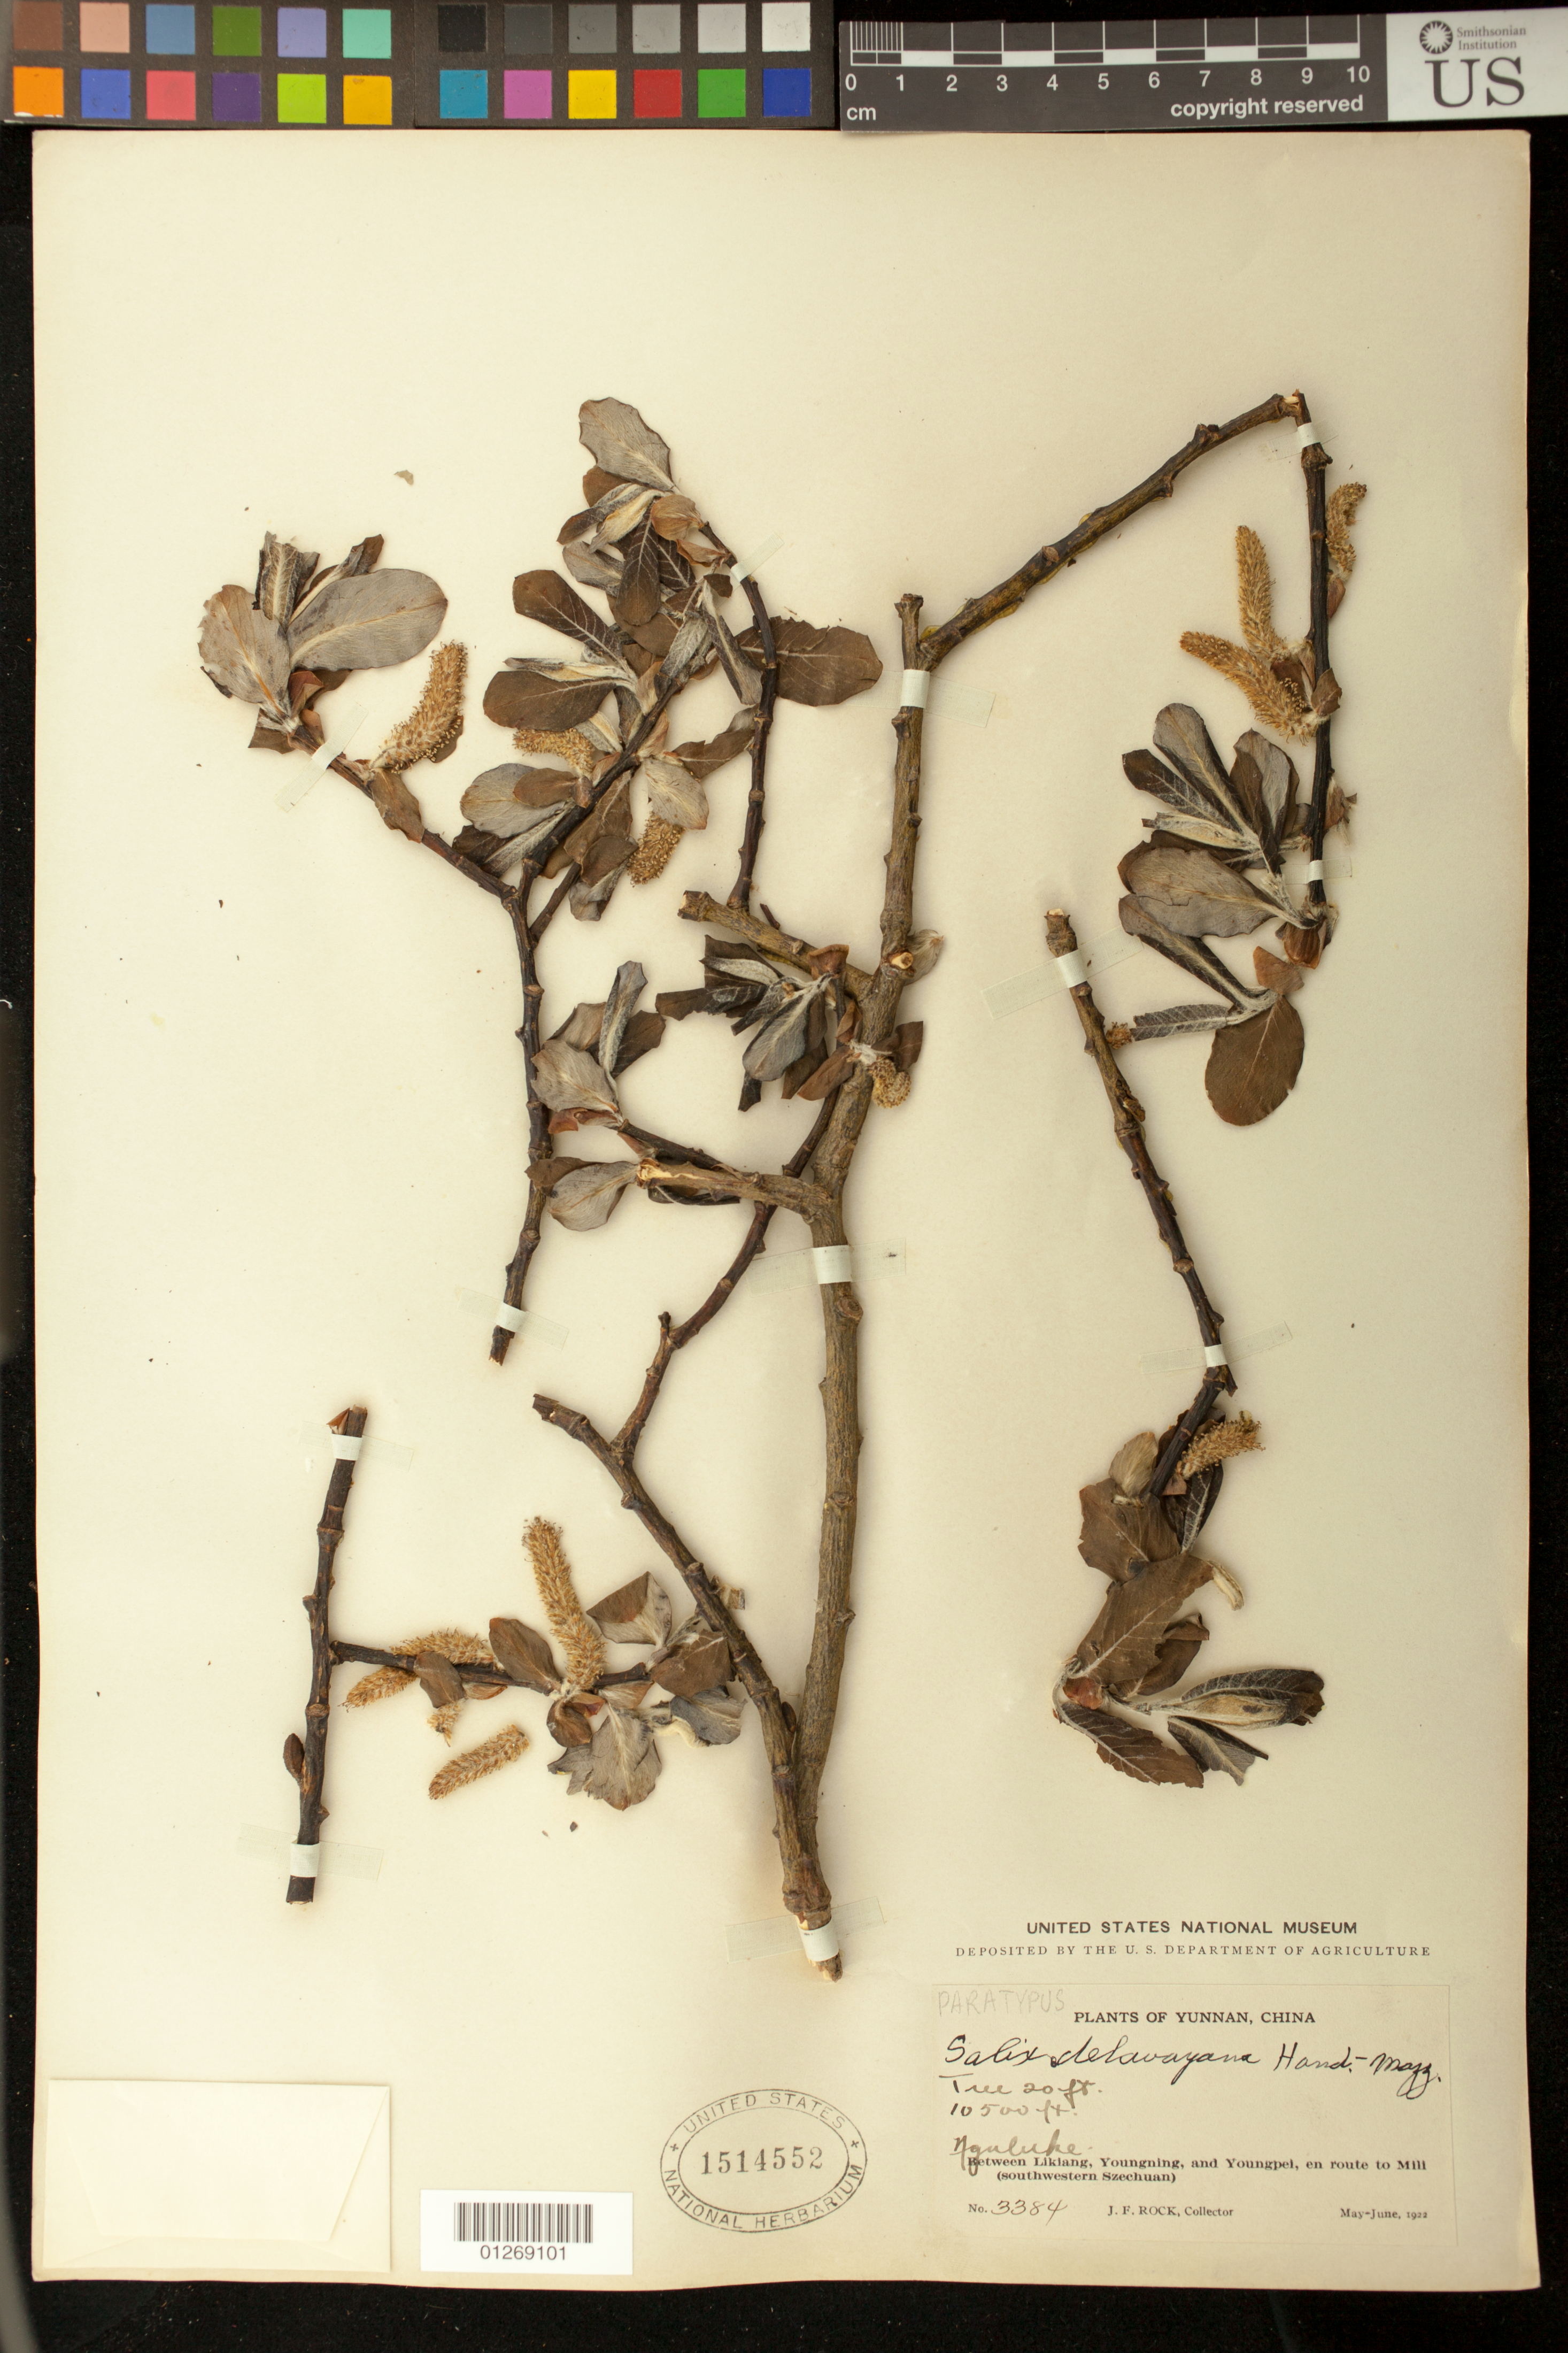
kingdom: Plantae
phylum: Tracheophyta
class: Magnoliopsida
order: Malpighiales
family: Salicaceae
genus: Salix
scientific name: Salix delavayana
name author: Hand.-Mazz.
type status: Syntype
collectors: J. F. Rock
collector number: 3384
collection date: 1922-05/1922-06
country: China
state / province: Yunnan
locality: Between Likiang, Youngning, and Youngpei, en route to Mili (southwestern Szechuan).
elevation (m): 3200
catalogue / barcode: US 1514552